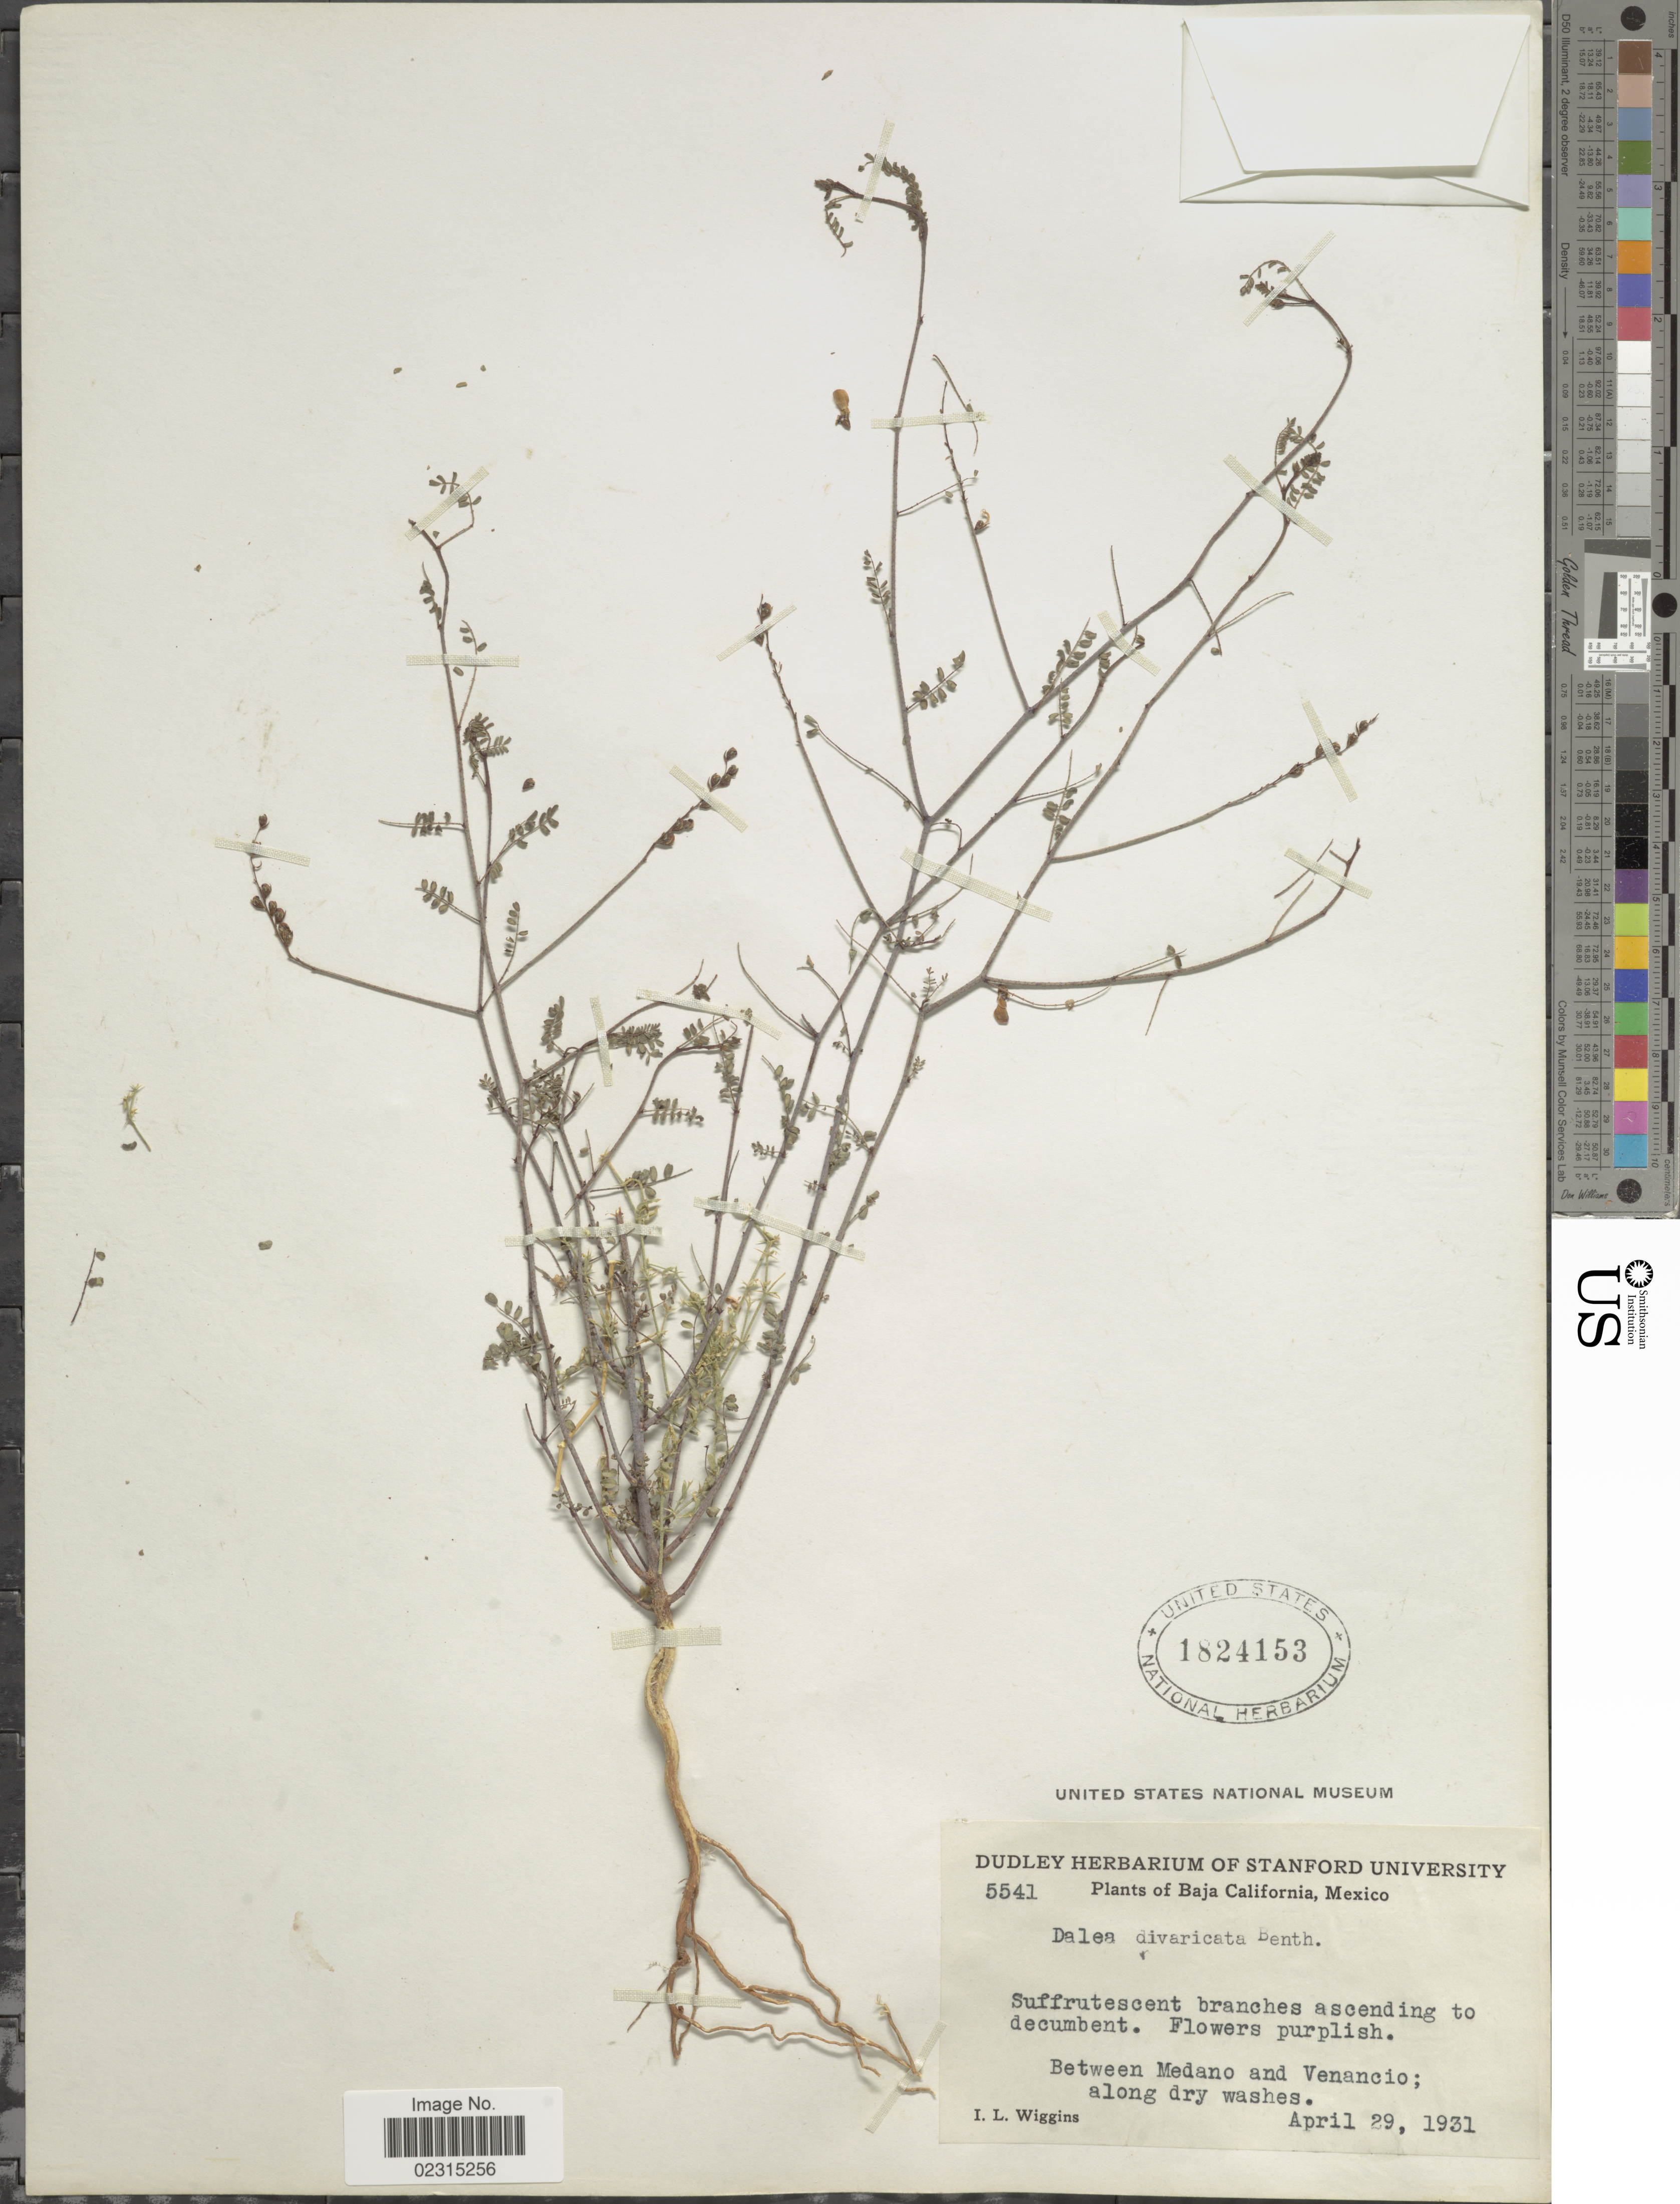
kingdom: Plantae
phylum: Tracheophyta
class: Magnoliopsida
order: Fabales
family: Fabaceae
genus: Marina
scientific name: Marina divaricata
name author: (Benth.) Barneby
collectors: I. L. Wiggins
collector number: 5541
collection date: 1931-04-29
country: Mexico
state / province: Baja California Sur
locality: Between Medano and Venancio; along dry washes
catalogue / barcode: US 1824153